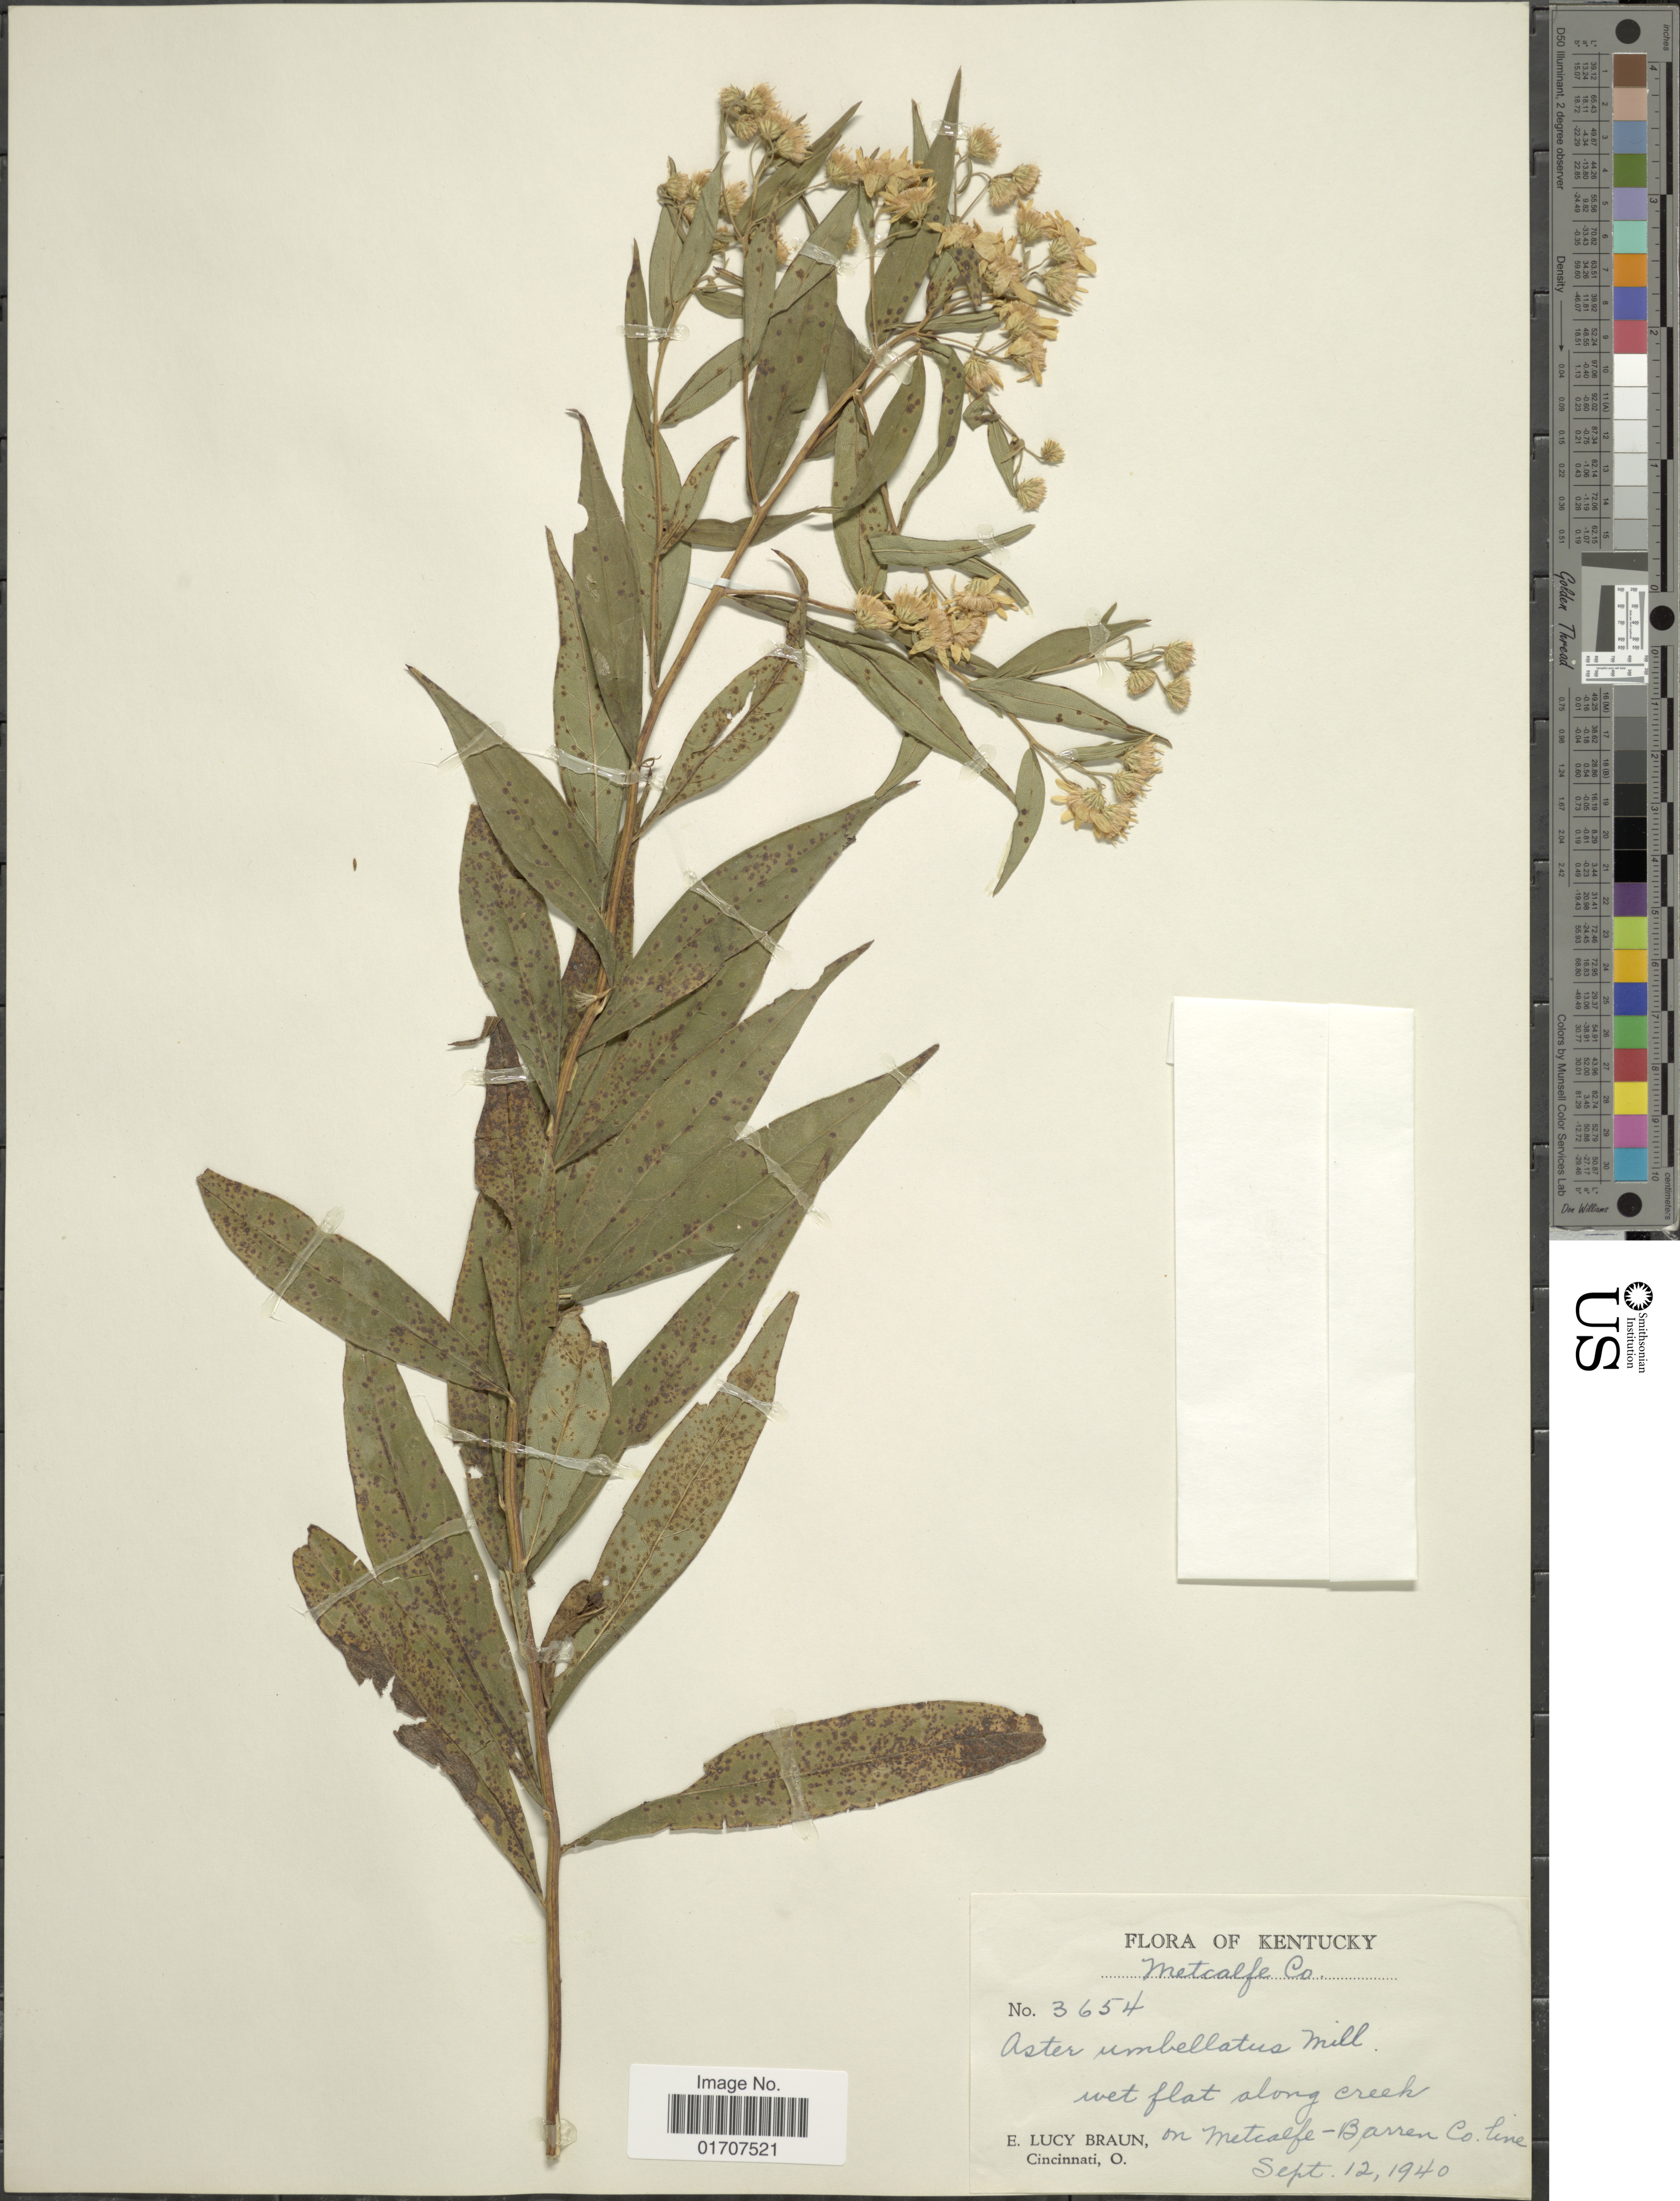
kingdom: Plantae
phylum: Tracheophyta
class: Magnoliopsida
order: Asterales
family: Asteraceae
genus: Doellingeria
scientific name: Doellingeria umbellata var. umbellata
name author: Nees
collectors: E. L. Braun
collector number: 3654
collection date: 1940-09-12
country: United States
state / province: Kentucky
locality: Metcalfe Co., wet flat along creek, on Metcalfe-Barren Co. line